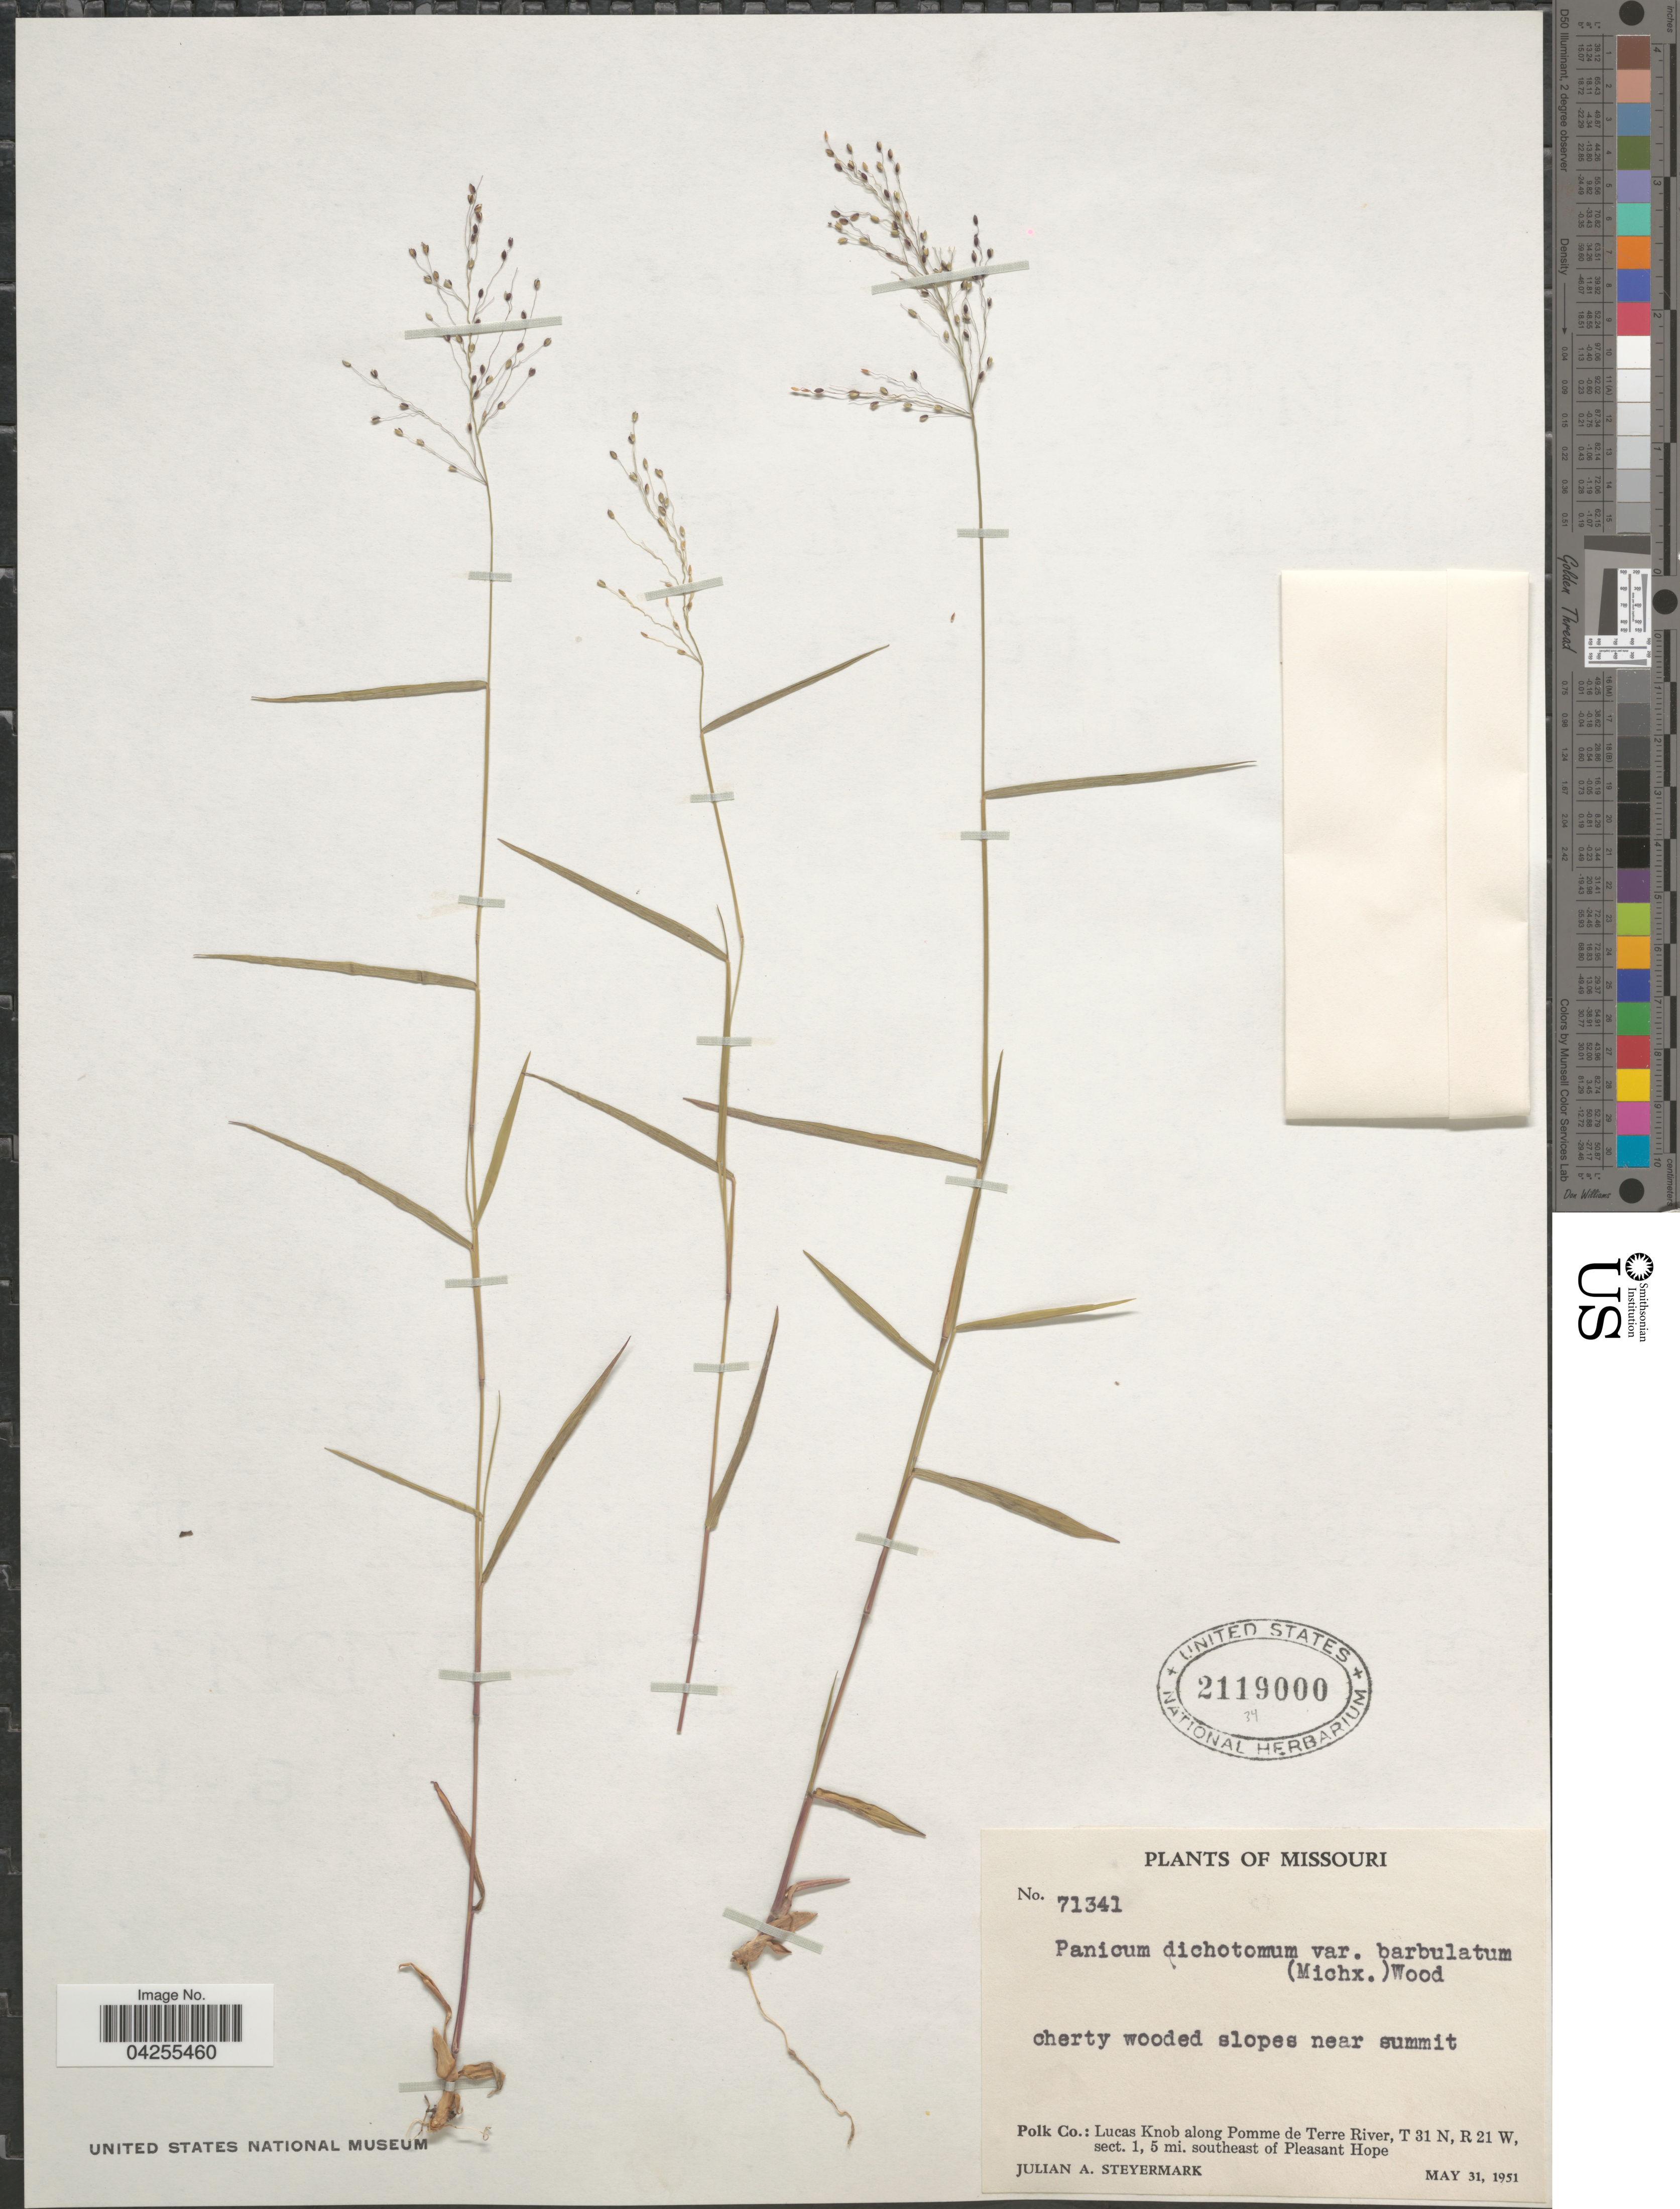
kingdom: Plantae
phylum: Tracheophyta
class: Liliopsida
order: Poales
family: Poaceae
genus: Dichanthelium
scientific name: Dichanthelium dichotomum var. dichotomum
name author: (L.) Gould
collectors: J. Steyermark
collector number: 71341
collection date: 1951-05-31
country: United States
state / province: Missouri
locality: Cherty wooded slopes near summit. Pol Co.: Lucas Knob along Pomme de Terre River, T 31 N, R 21 W, sect. 1, 5 mi. southeast of Pleasant Hope.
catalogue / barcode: US 2119000